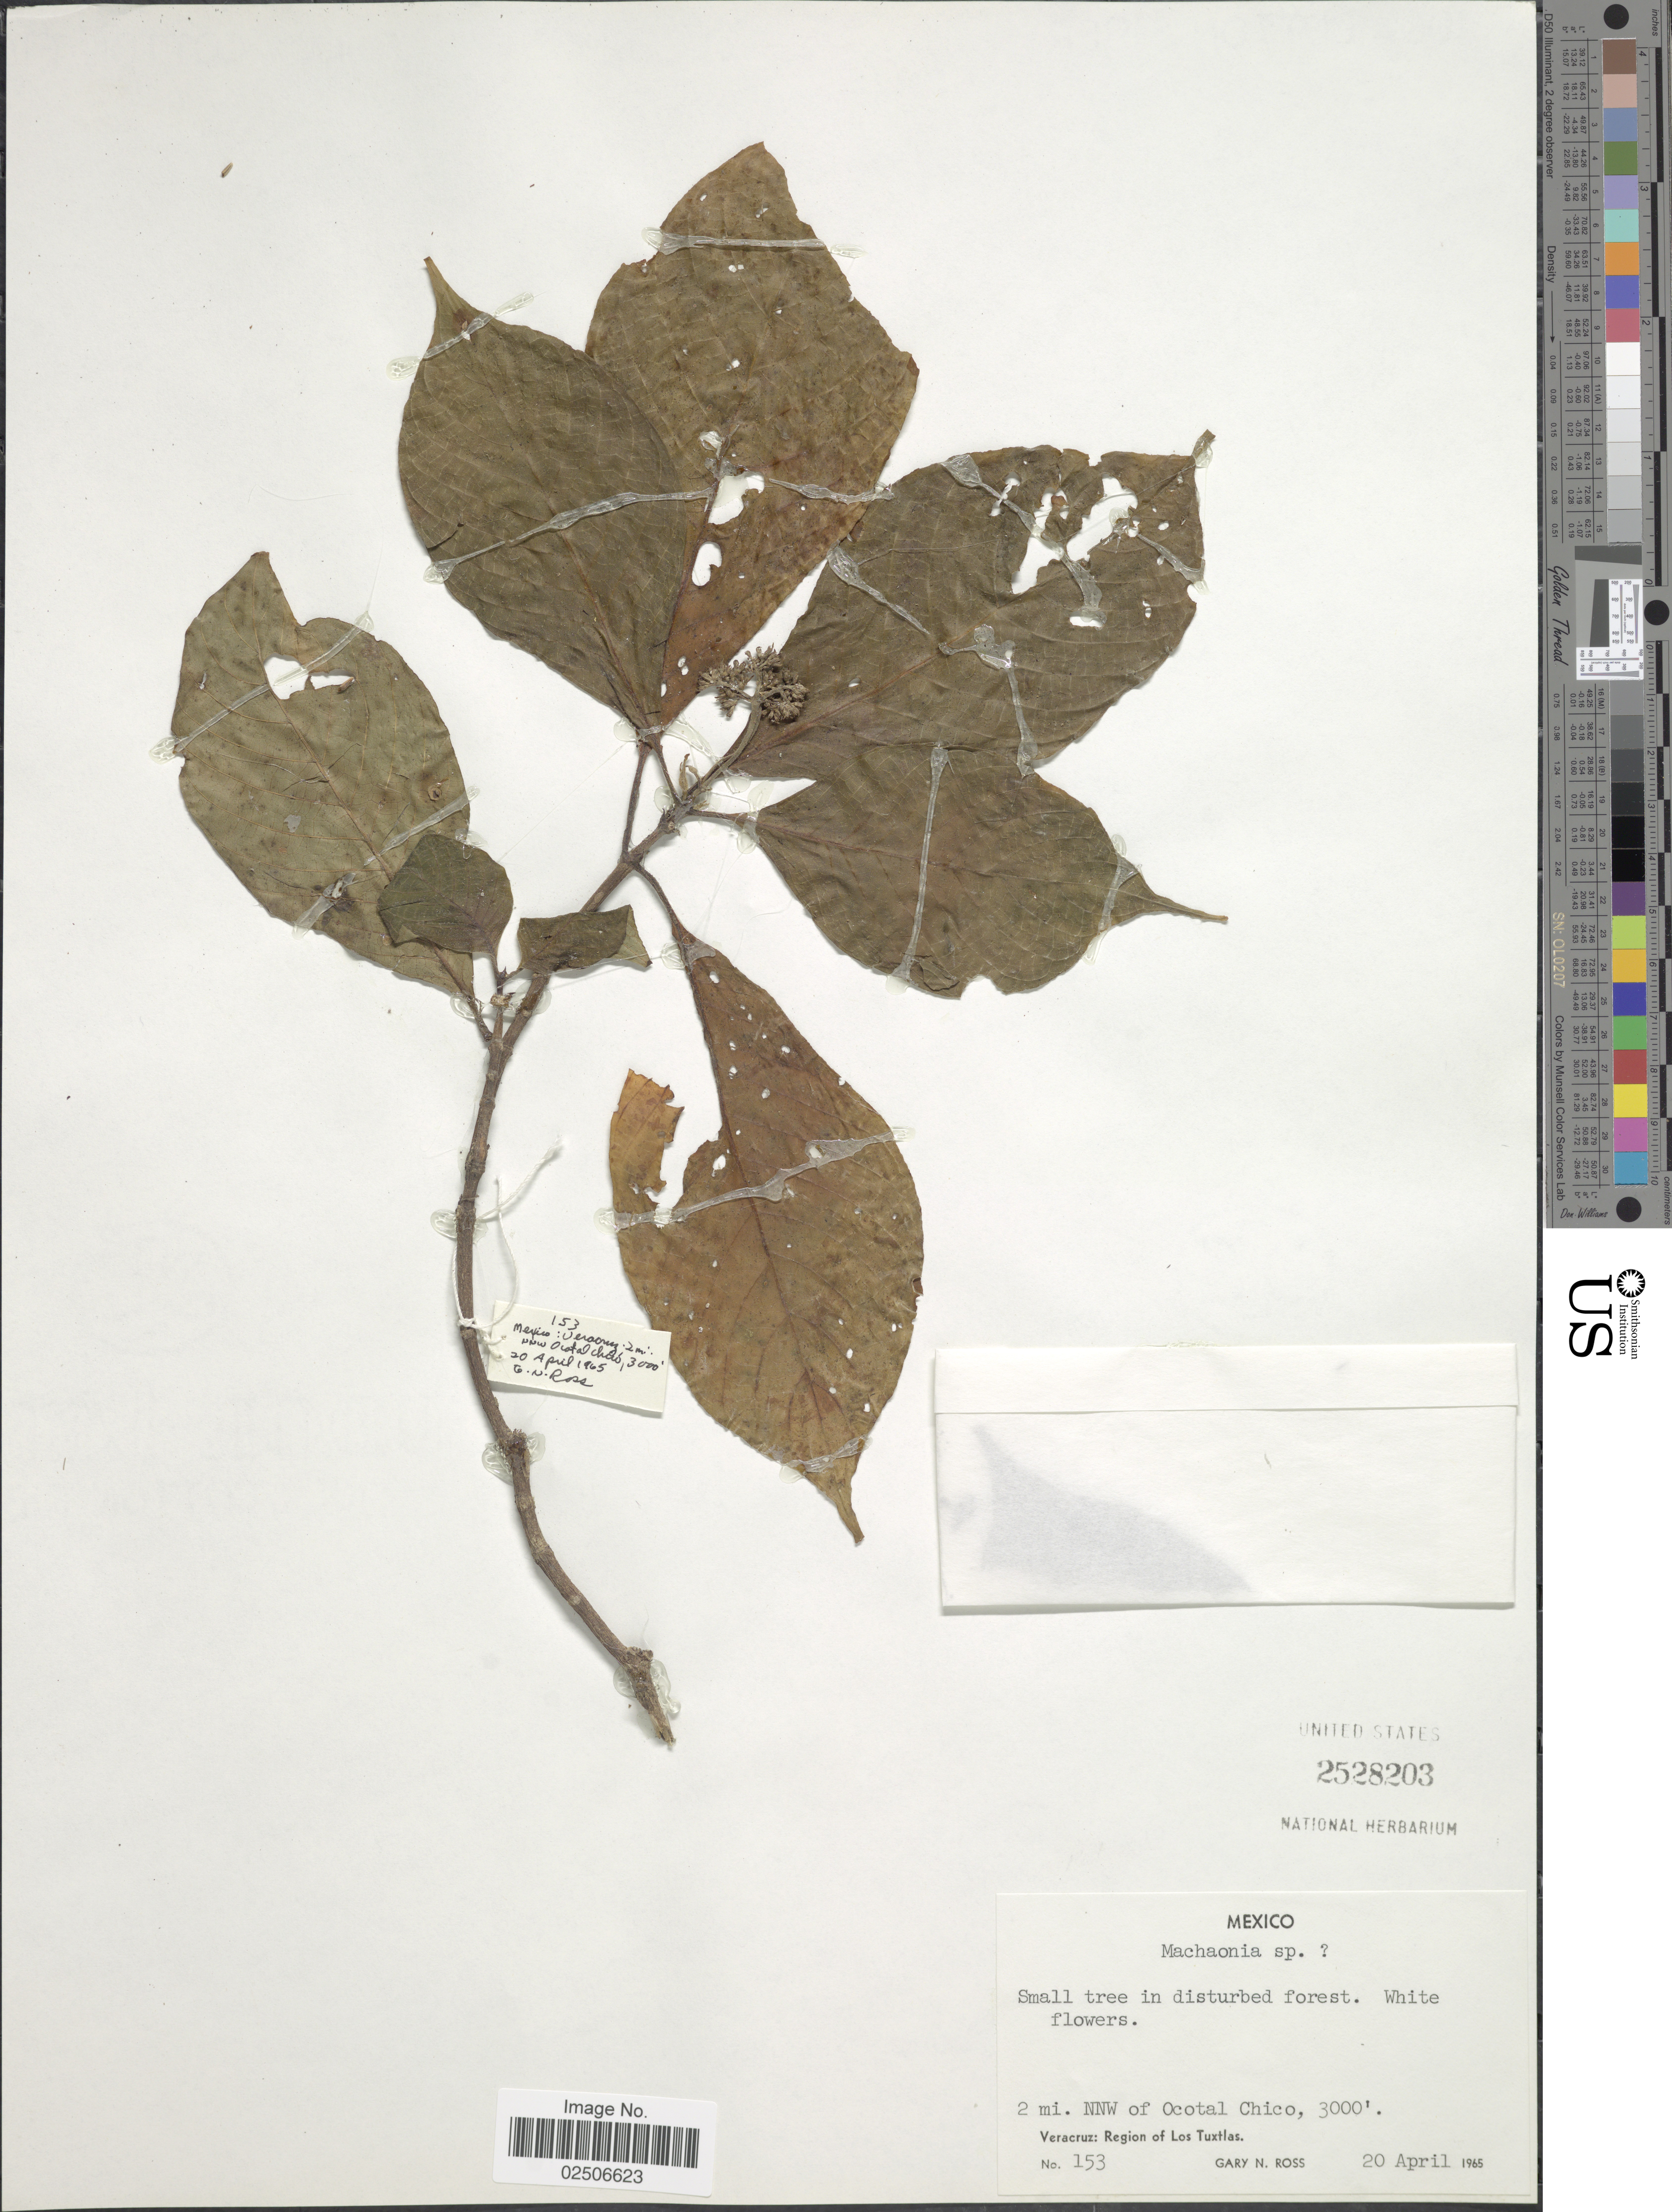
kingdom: Plantae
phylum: Tracheophyta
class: Magnoliopsida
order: Gentianales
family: Rubiaceae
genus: Machaonia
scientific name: Machaonia sp.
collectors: G. N. Ross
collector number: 153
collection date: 1965-04-20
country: Mexico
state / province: Veracruz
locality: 2 mi. NNW of Ocotal Chico, Veracruz: region of Los Tuxtlas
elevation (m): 914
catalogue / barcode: US 2528203